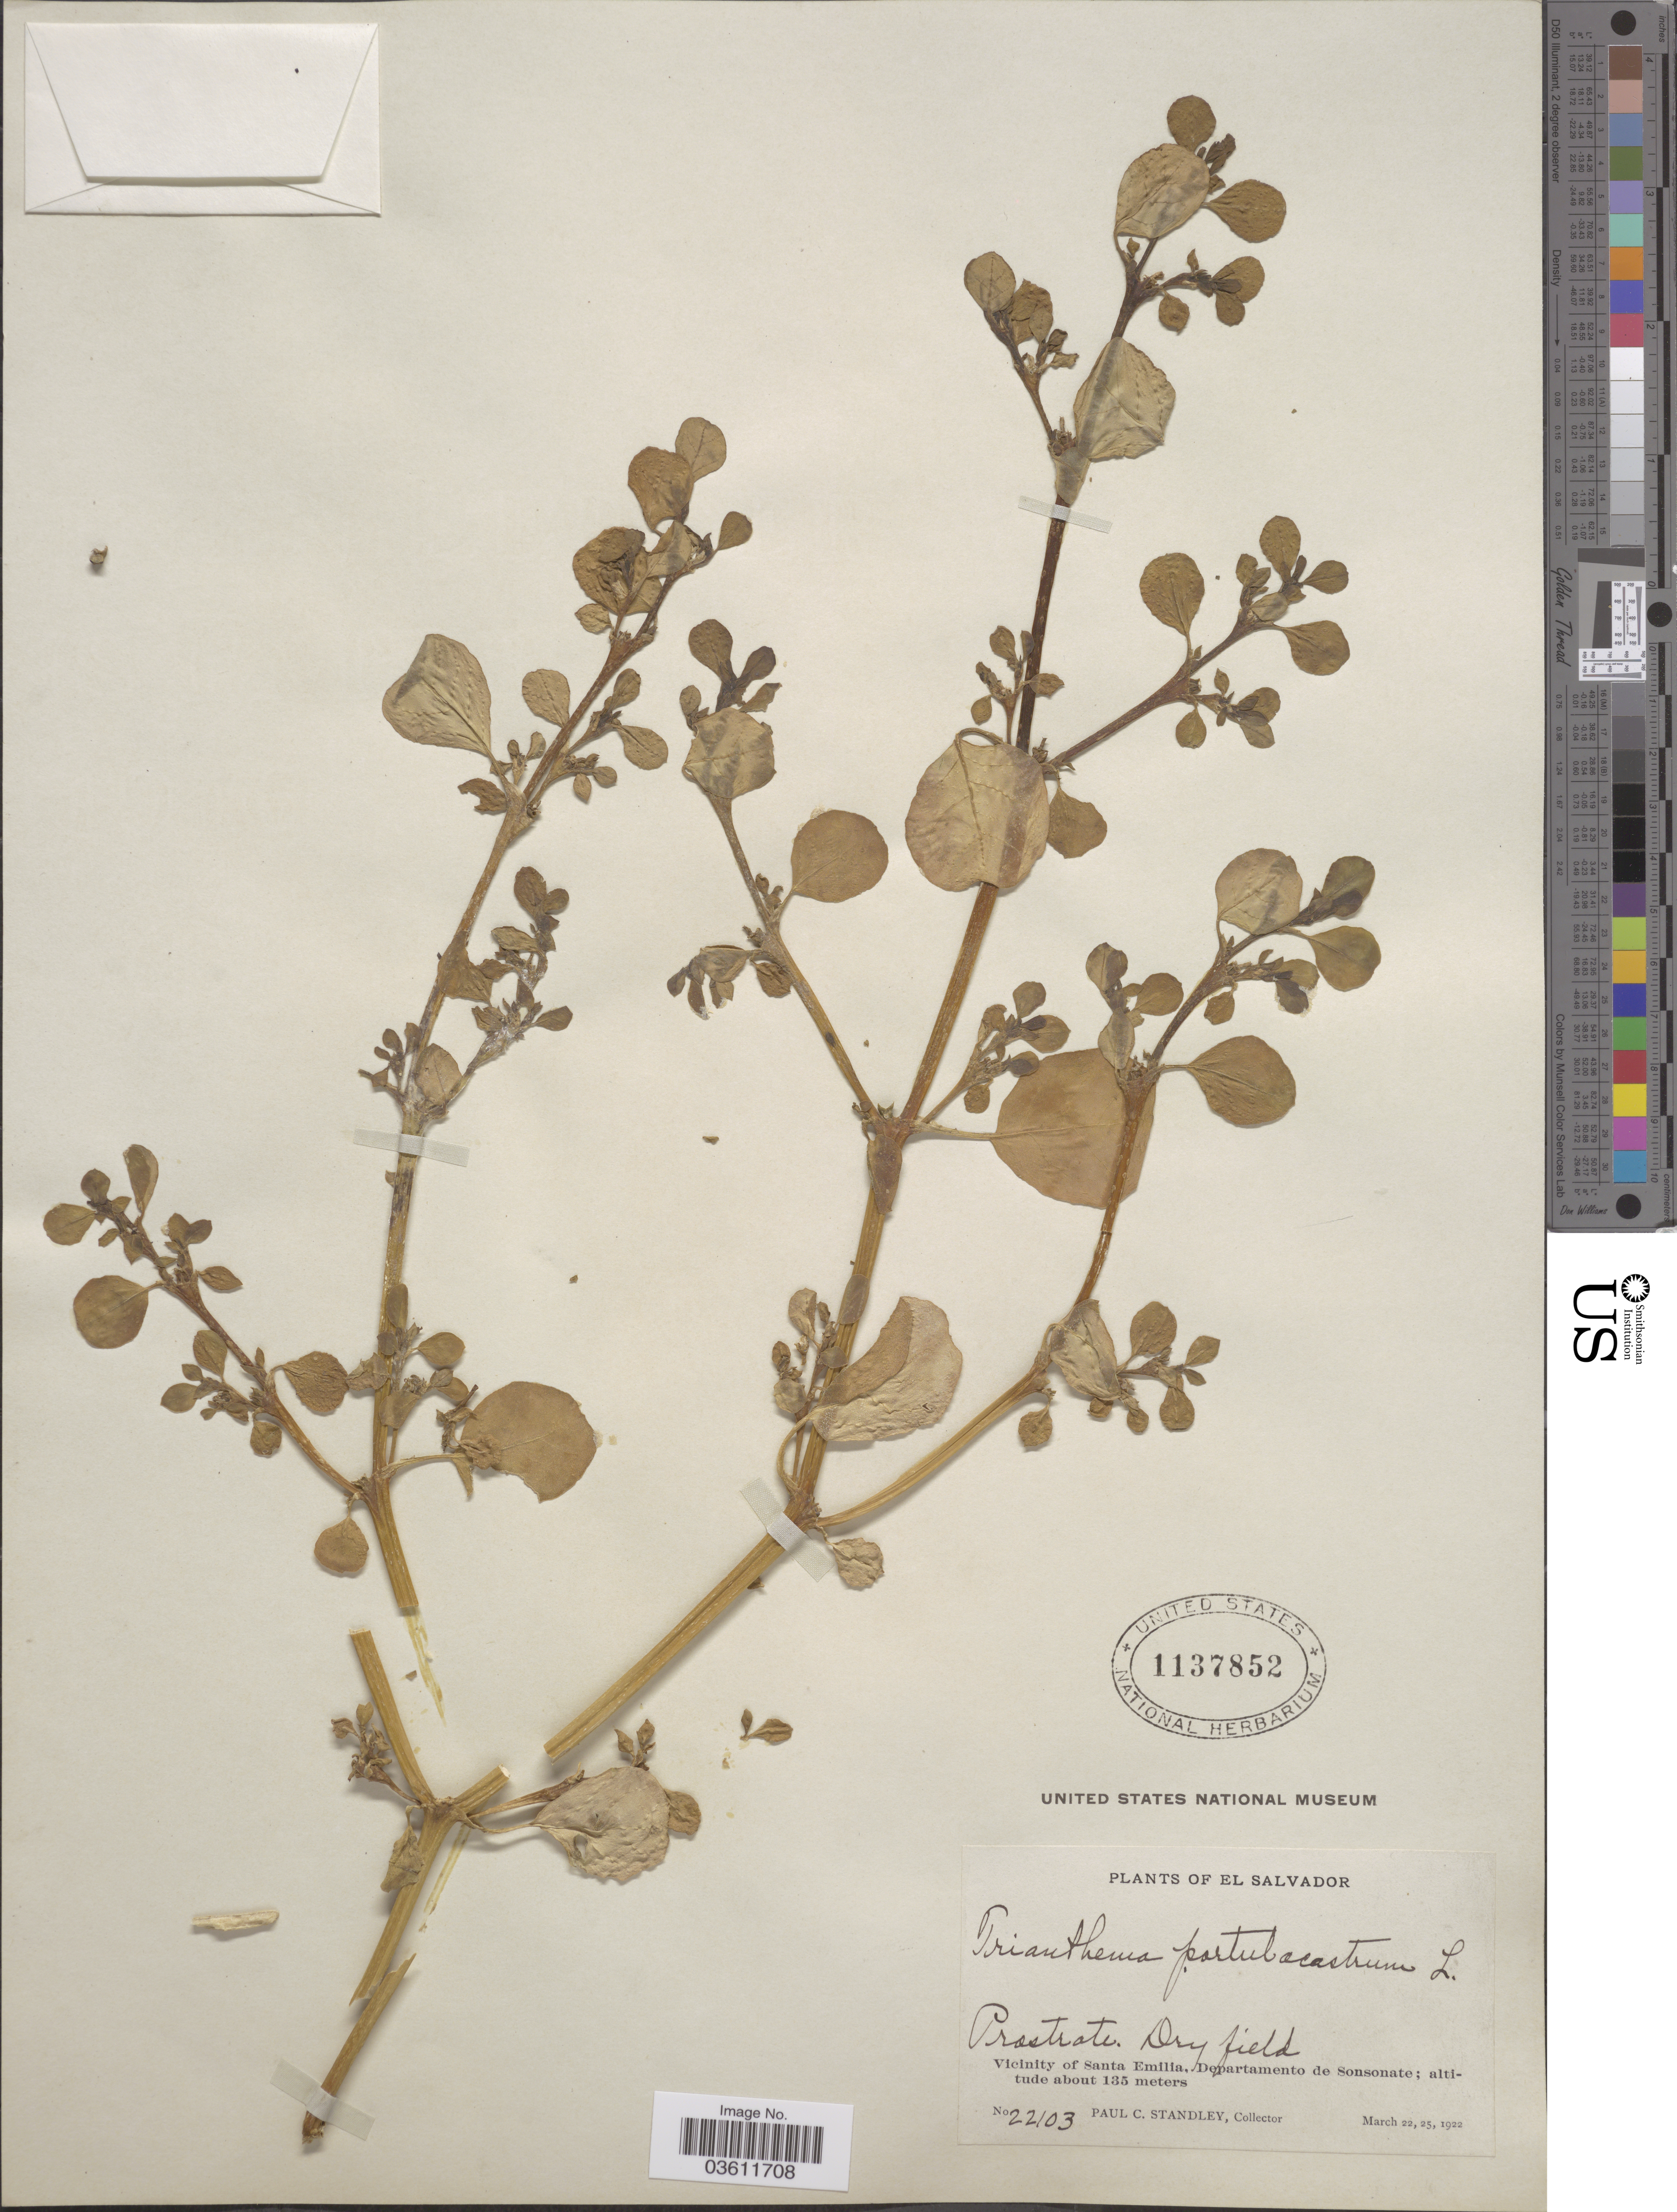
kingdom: Plantae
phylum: Tracheophyta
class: Magnoliopsida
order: Caryophyllales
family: Aizoaceae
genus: Trianthema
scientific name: Trianthema portulacastrum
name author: L.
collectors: P. C. Standley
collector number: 22103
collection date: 1922-03-22/1922-03-25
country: El Salvador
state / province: Sonsonate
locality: Vicinity of Santa Emilia, Departamento de Sonsonate.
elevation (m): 135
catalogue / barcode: US 1137852